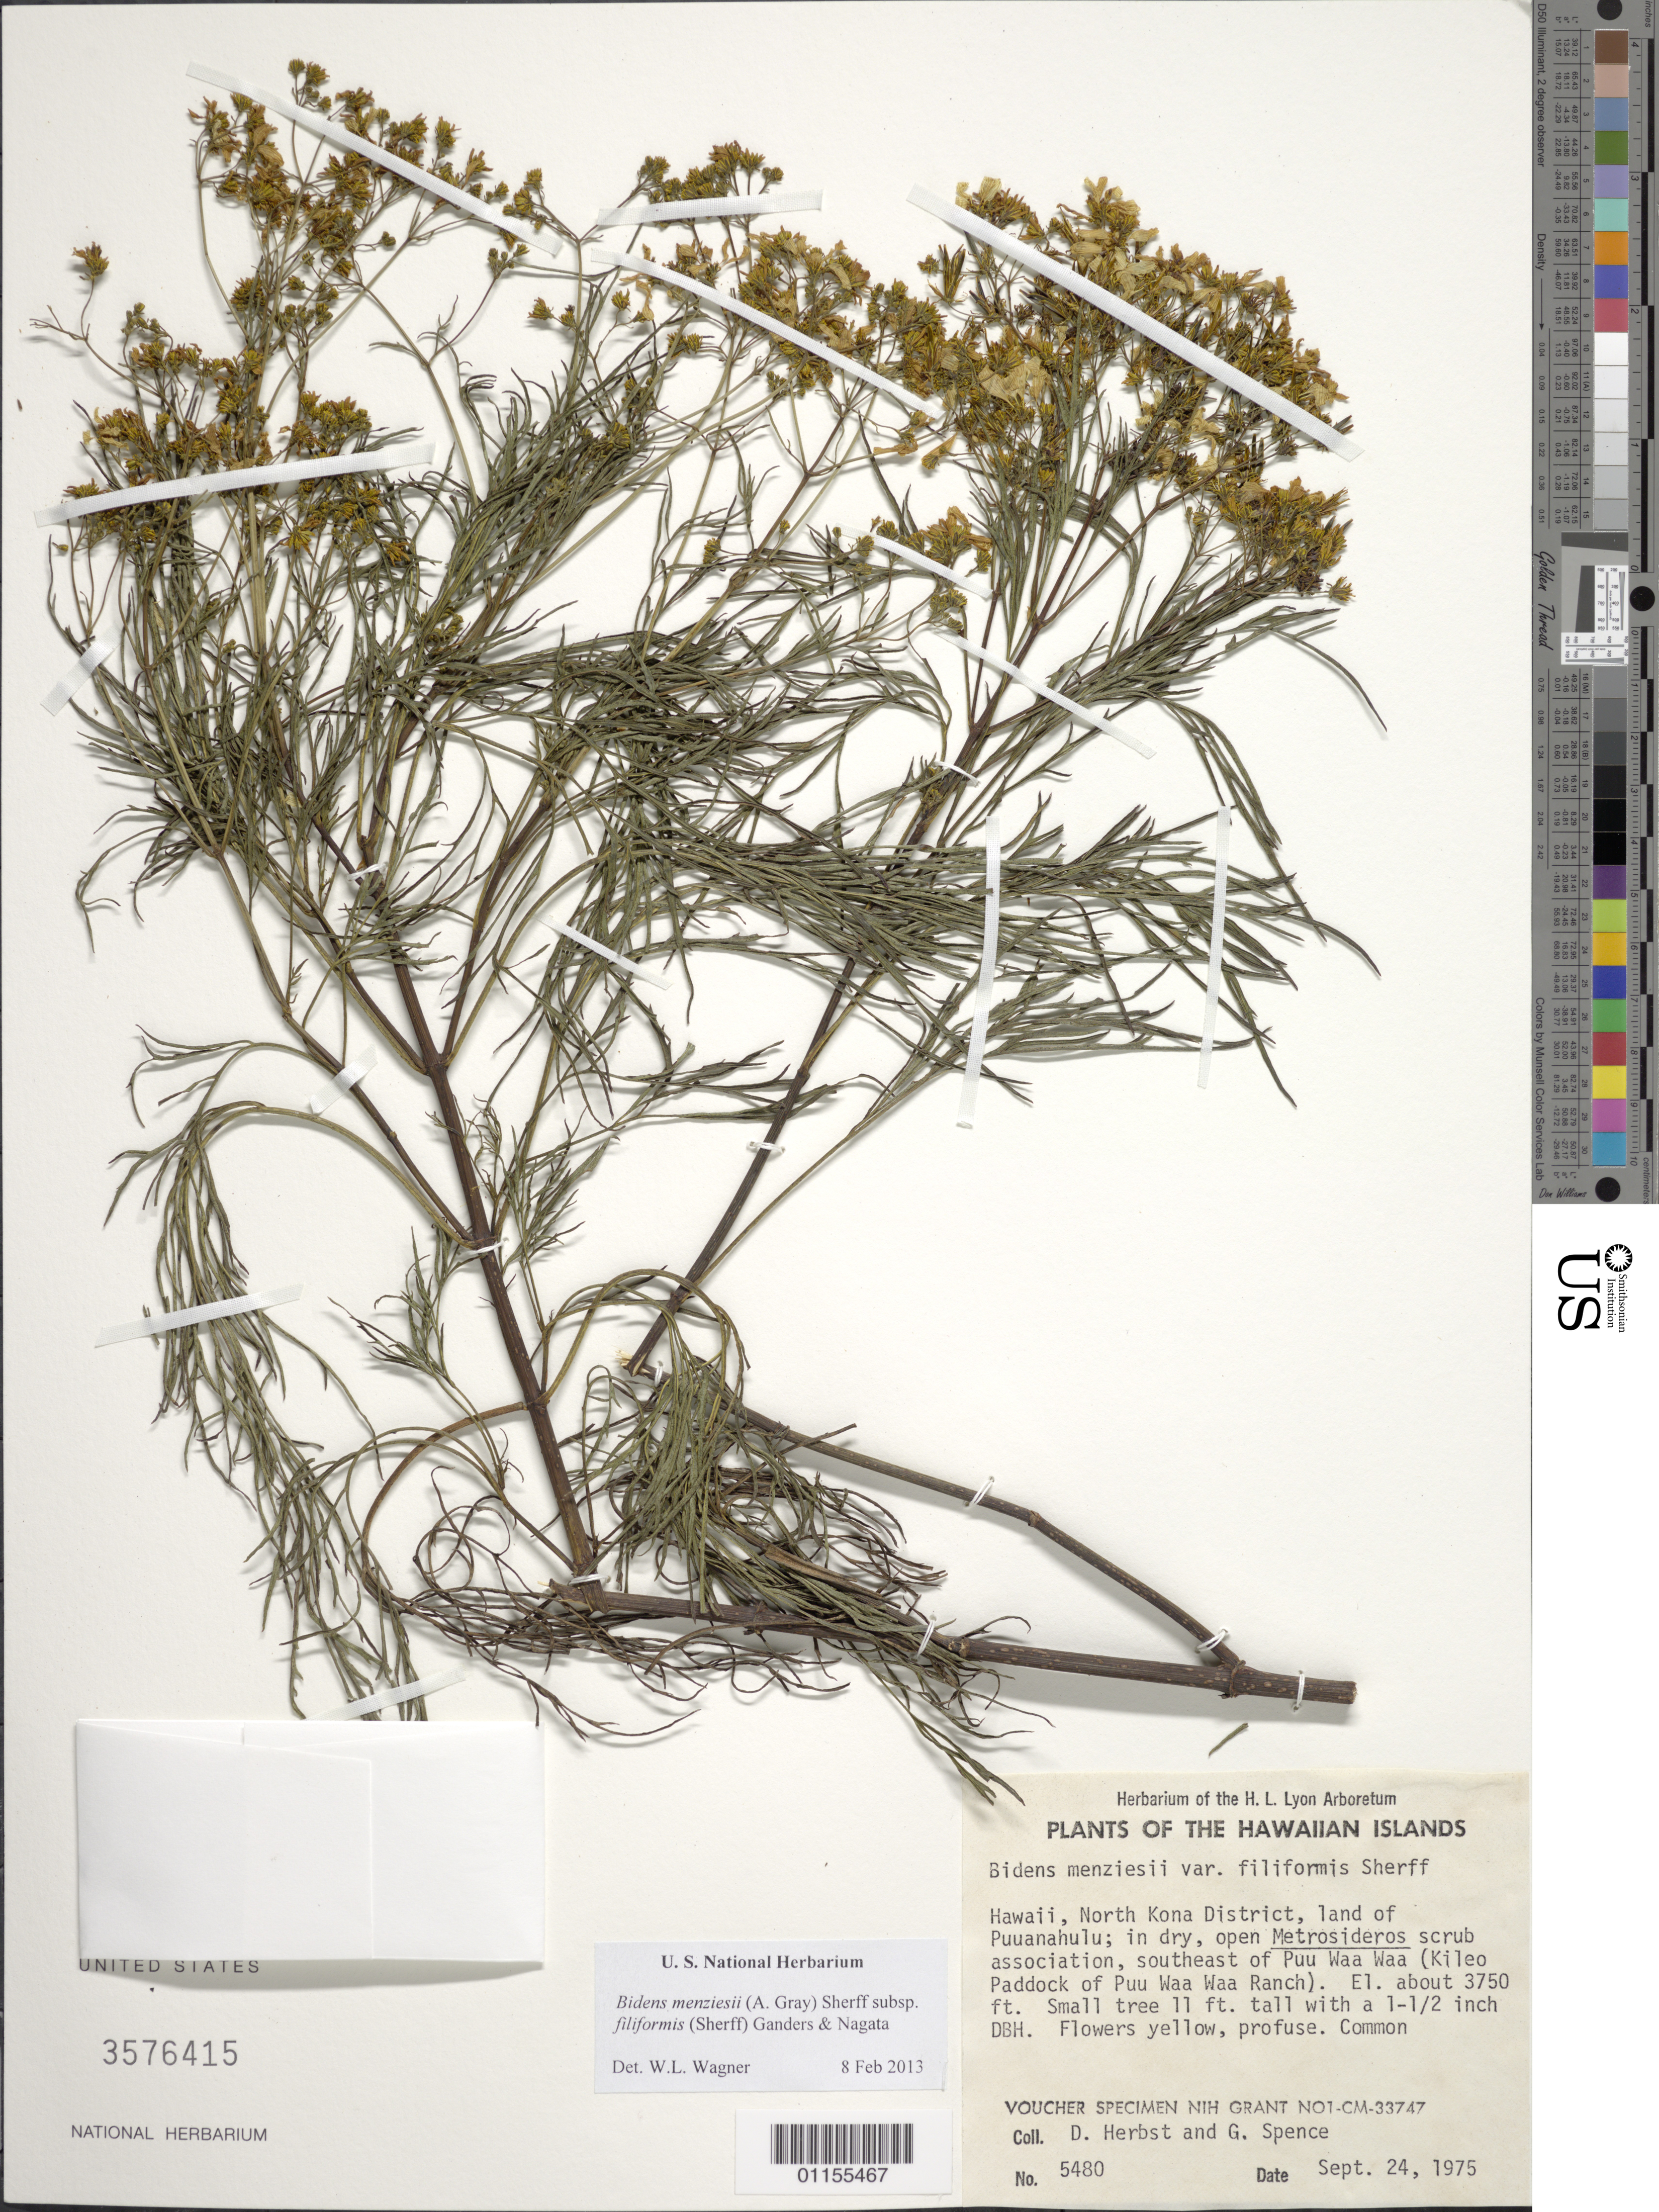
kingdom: Plantae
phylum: Tracheophyta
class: Magnoliopsida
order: Asterales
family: Asteraceae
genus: Bidens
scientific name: Bidens menziesii subsp. filiformis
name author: (Sherff) Ganders & Nagata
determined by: Wagner, W. L., (BOT), Smithsonian Institution - National Museum of Natural History (UNITED STATES)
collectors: D. R. Herbst & G. Spence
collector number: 5480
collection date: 1975-09-24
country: United States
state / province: Hawaii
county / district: Hawaii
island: Hawaii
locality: North Kona District, land of Pu'uanahulu, southeast of Pu'u Waa Waa (Kileo Paddock of Pu'u Waa Waa Ranch).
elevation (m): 1143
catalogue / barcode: US 3576415